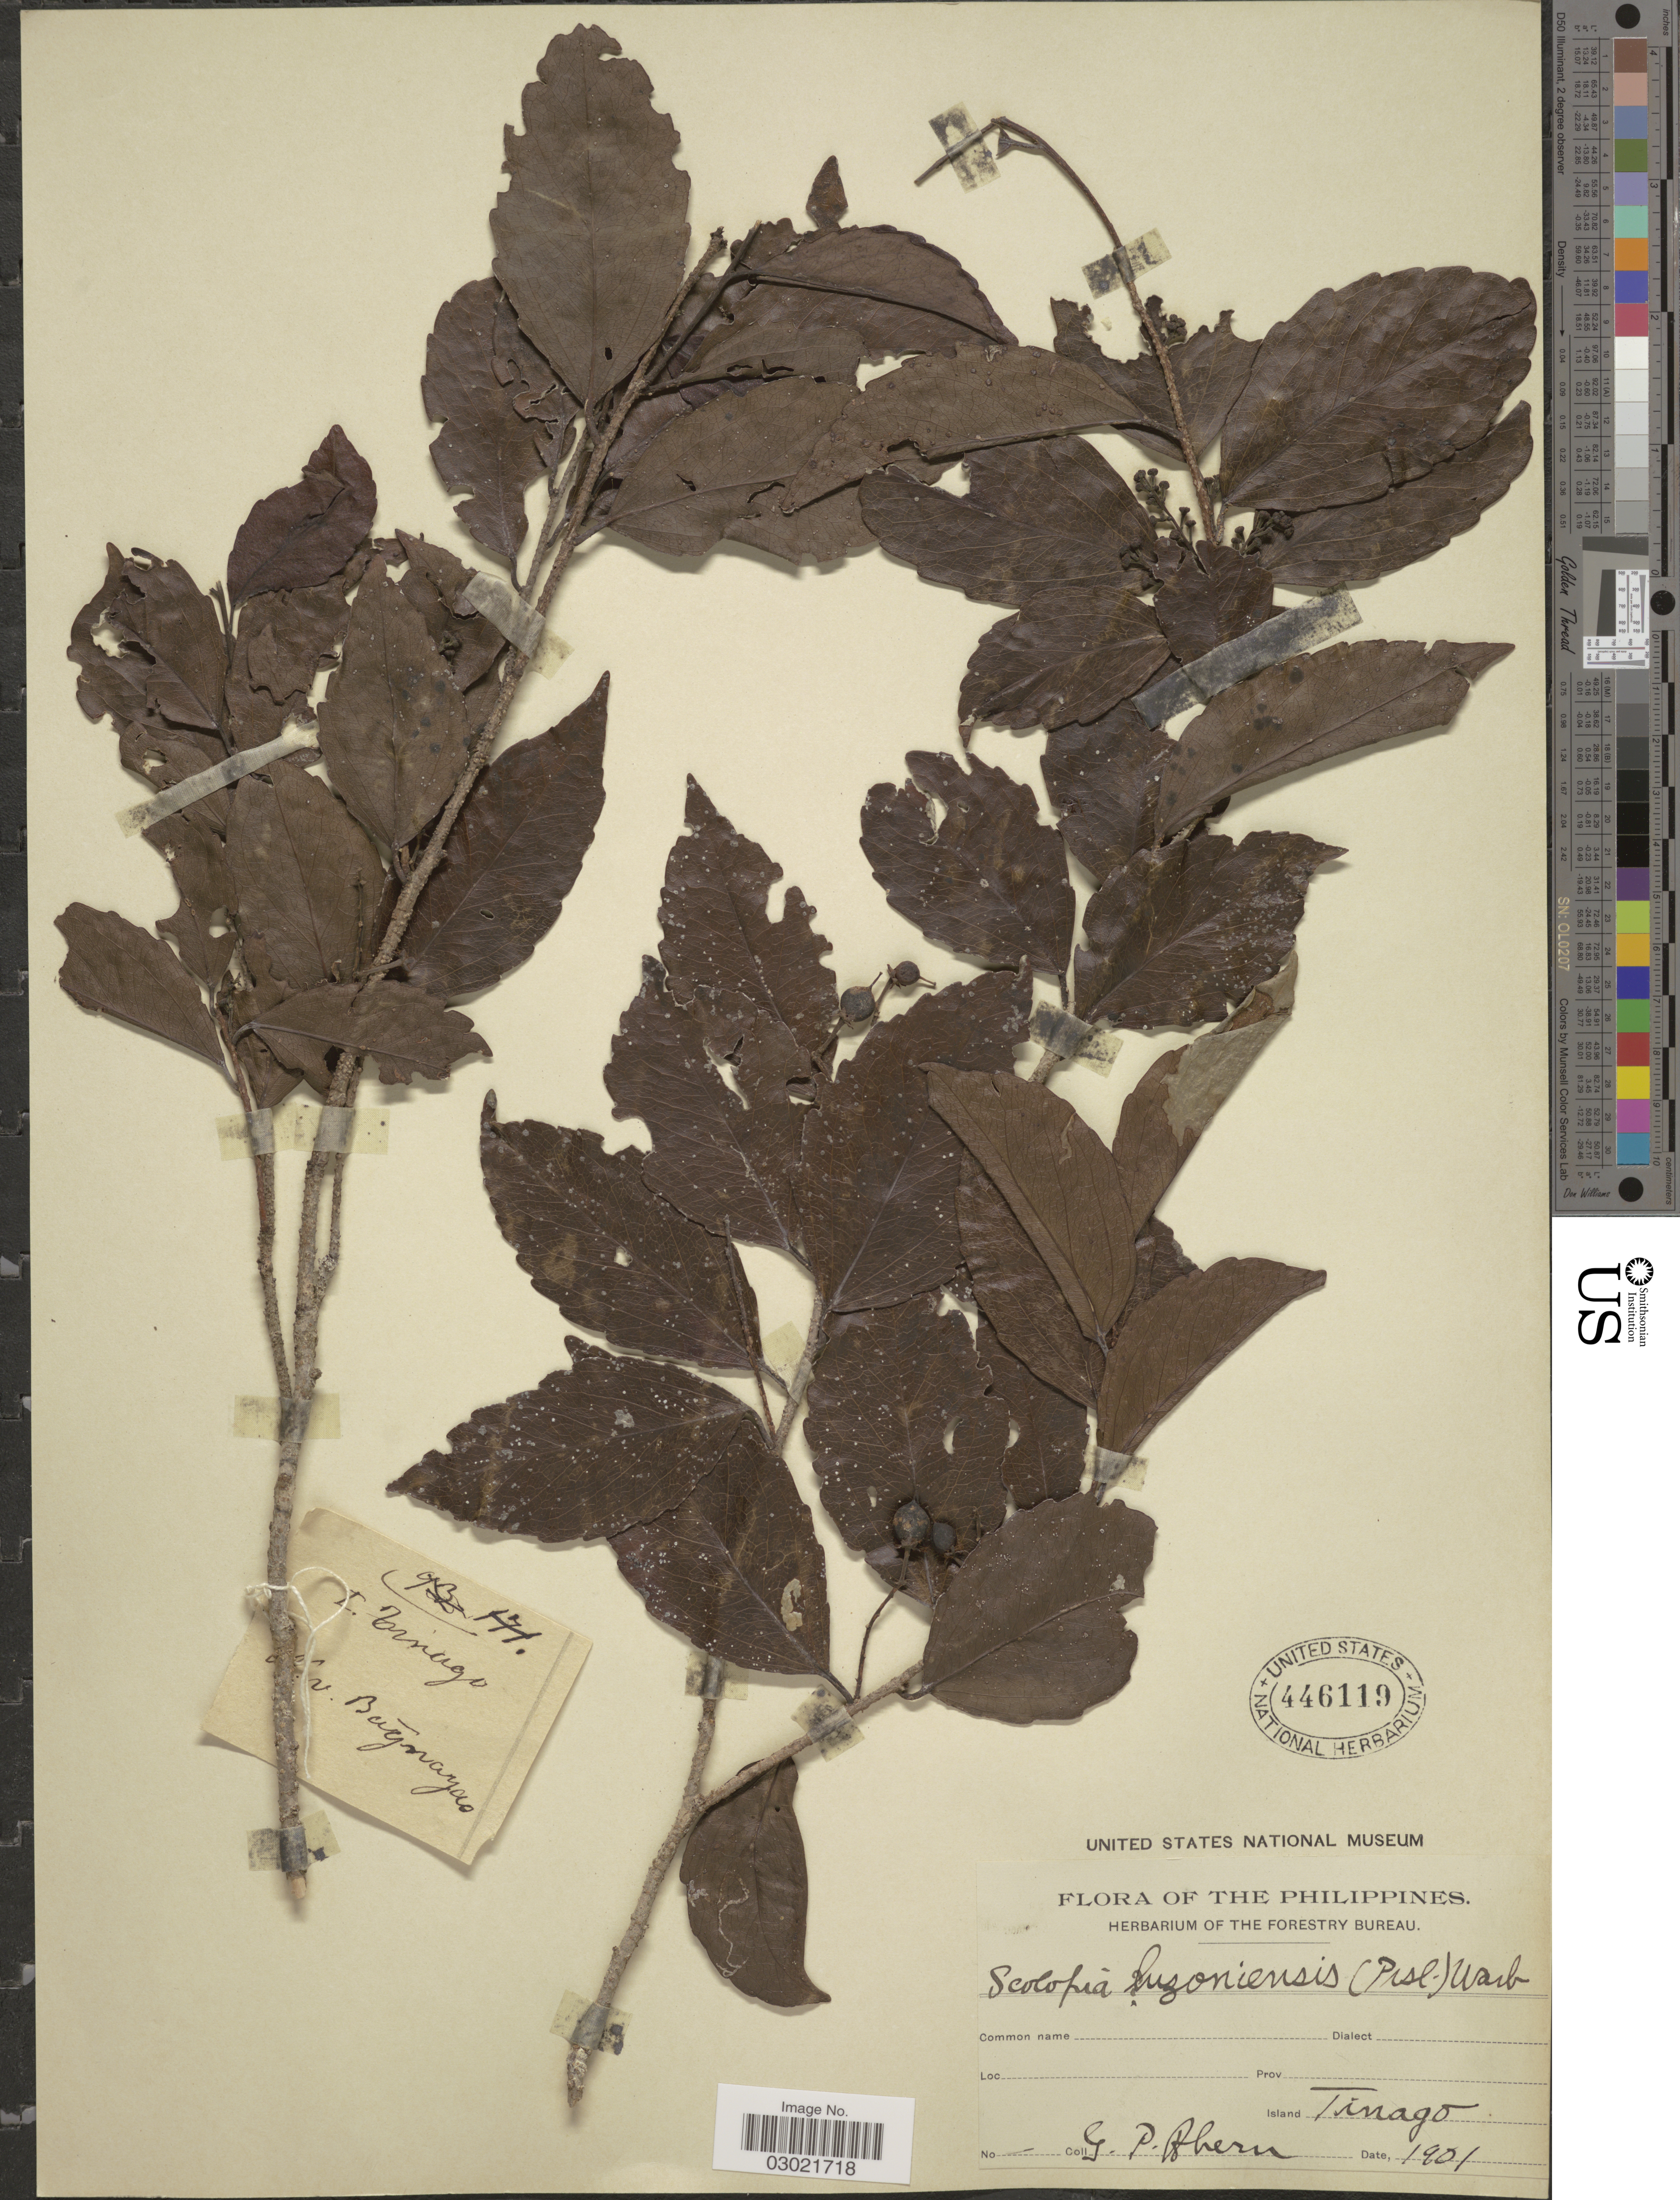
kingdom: Plantae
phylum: Tracheophyta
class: Magnoliopsida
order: Malpighiales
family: Salicaceae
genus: Scolopia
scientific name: Scolopia luzonensis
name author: (C. Presl) Warb.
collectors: G. Ahern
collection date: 1901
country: Philippines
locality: Island Tinago.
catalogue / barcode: US 446119